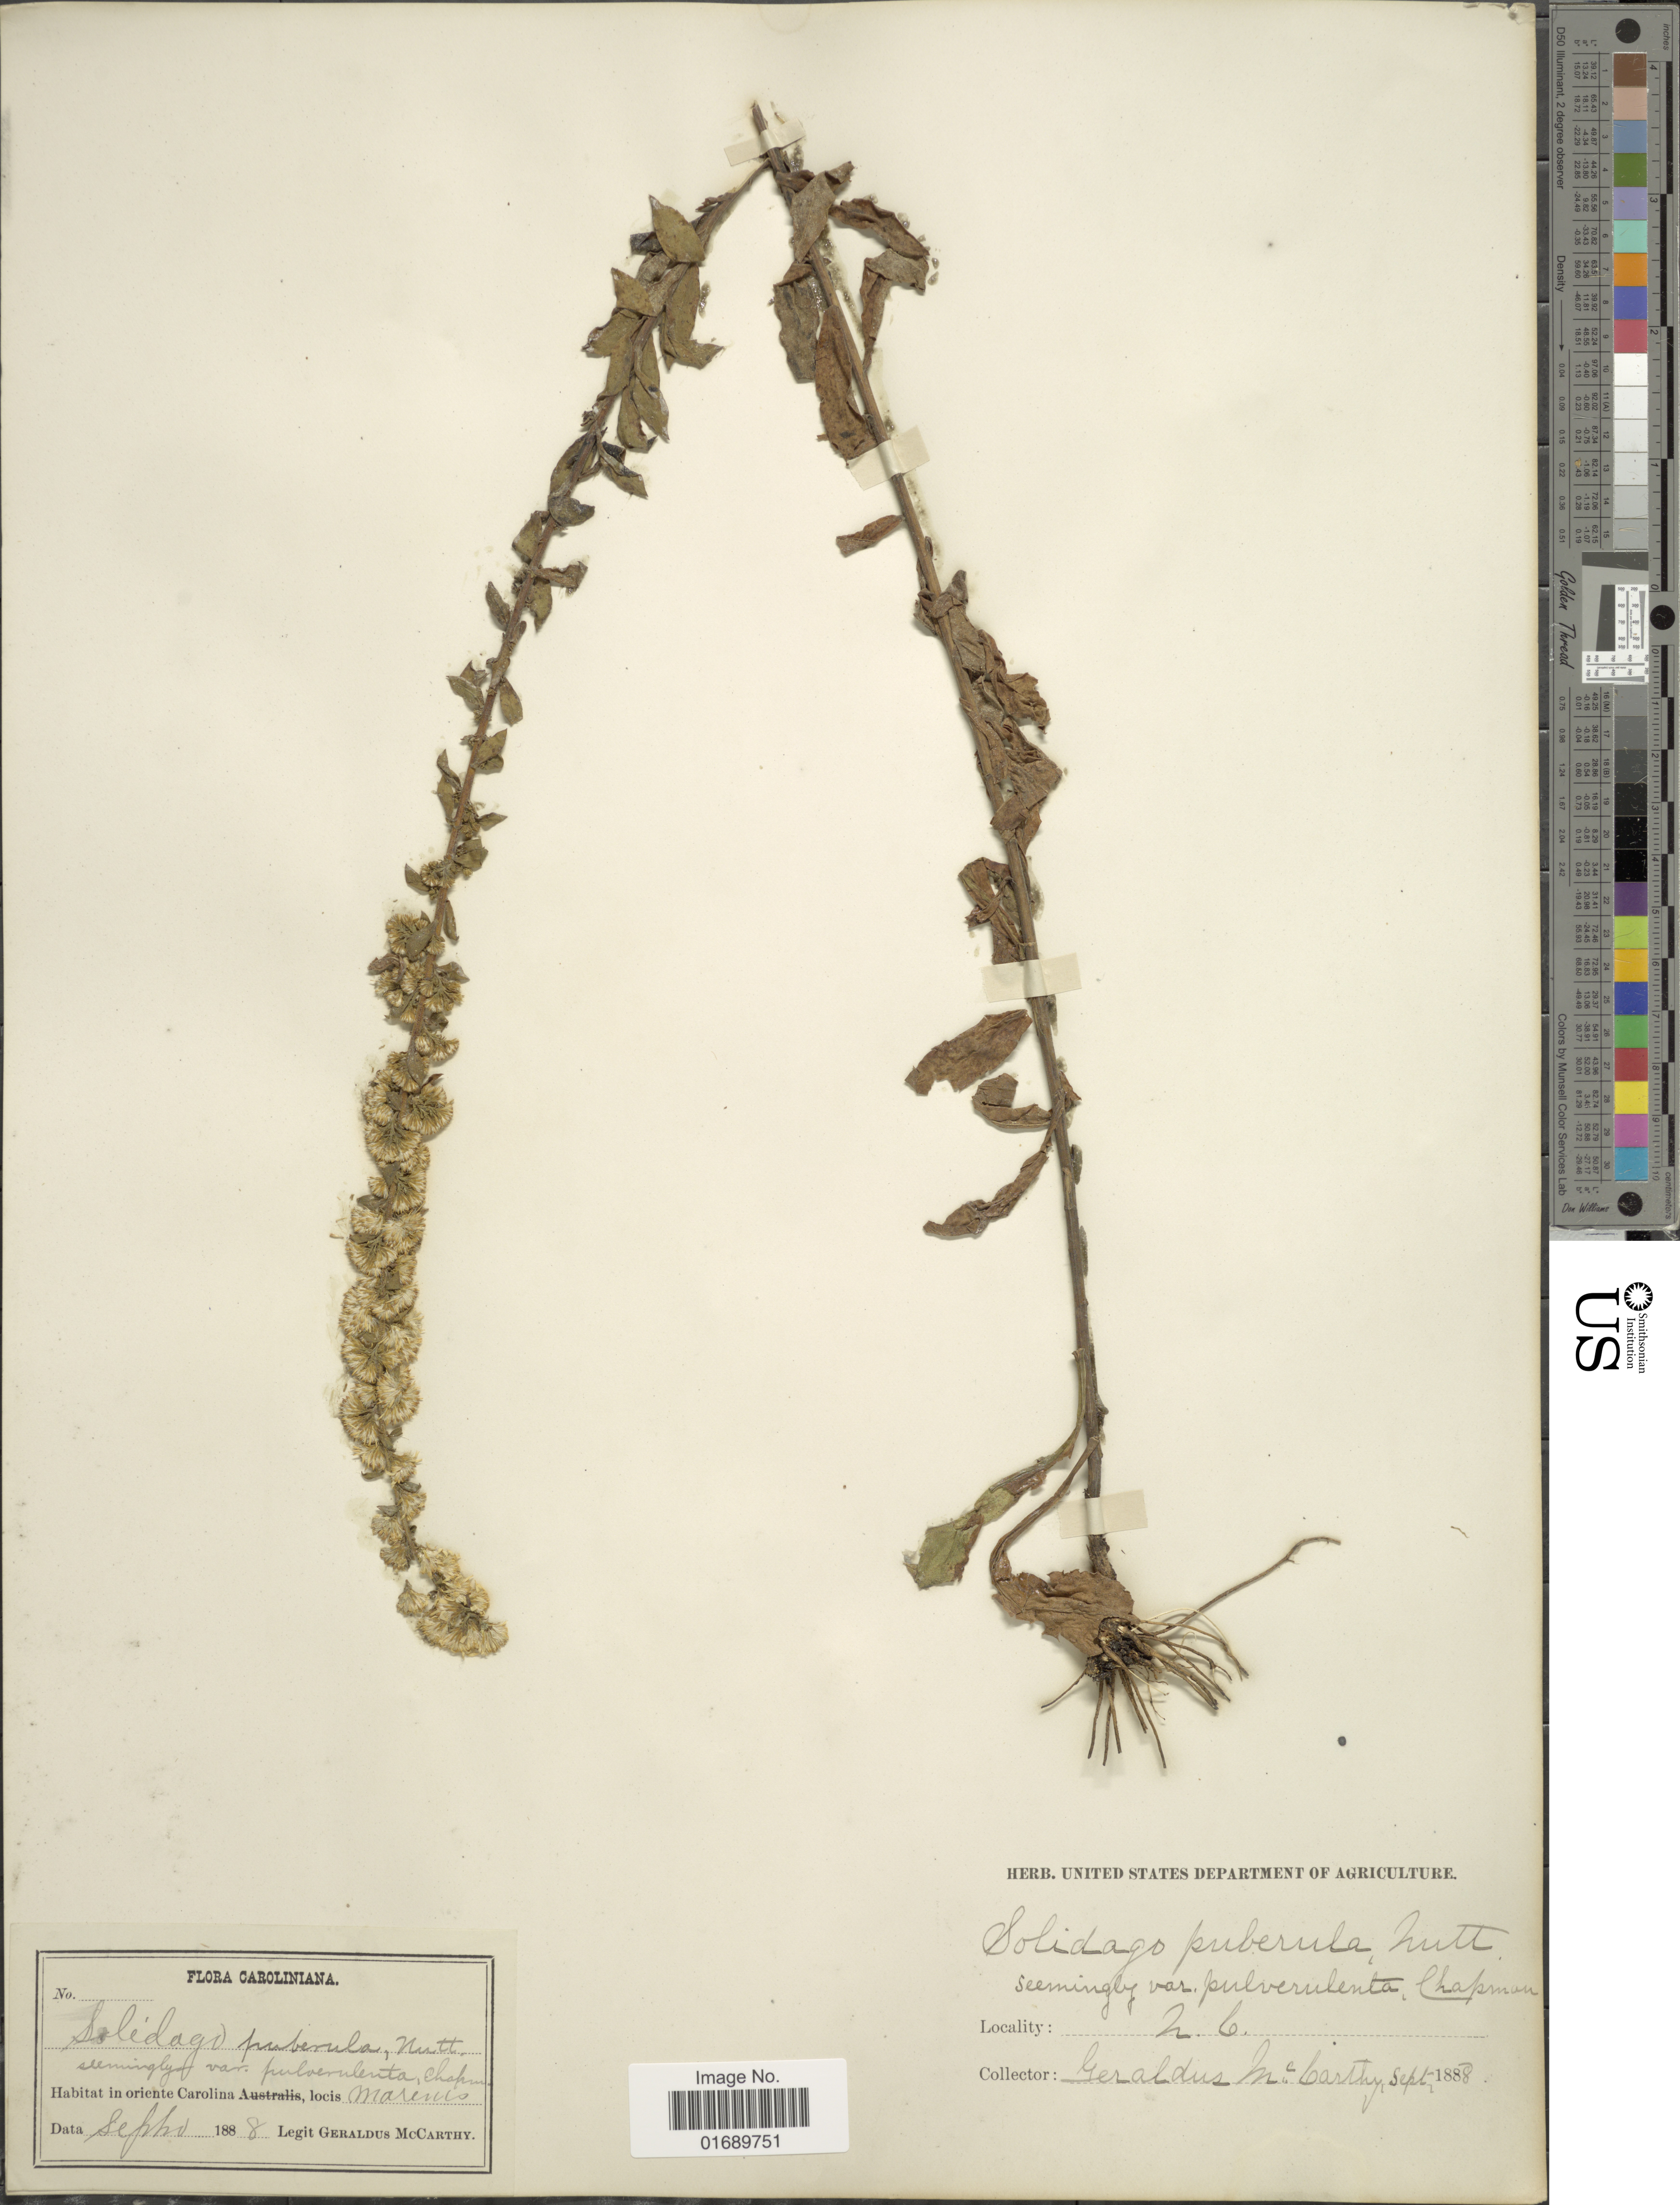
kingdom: Plantae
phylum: Tracheophyta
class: Magnoliopsida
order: Asterales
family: Asteraceae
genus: Solidago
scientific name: Solidago puberula var. pulverulenta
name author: (Nutt.) Chapman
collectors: M. McCarthy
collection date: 1888-09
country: United States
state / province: North Carolina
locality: In oriente Carolina, Locis Marenis, Caroliniana